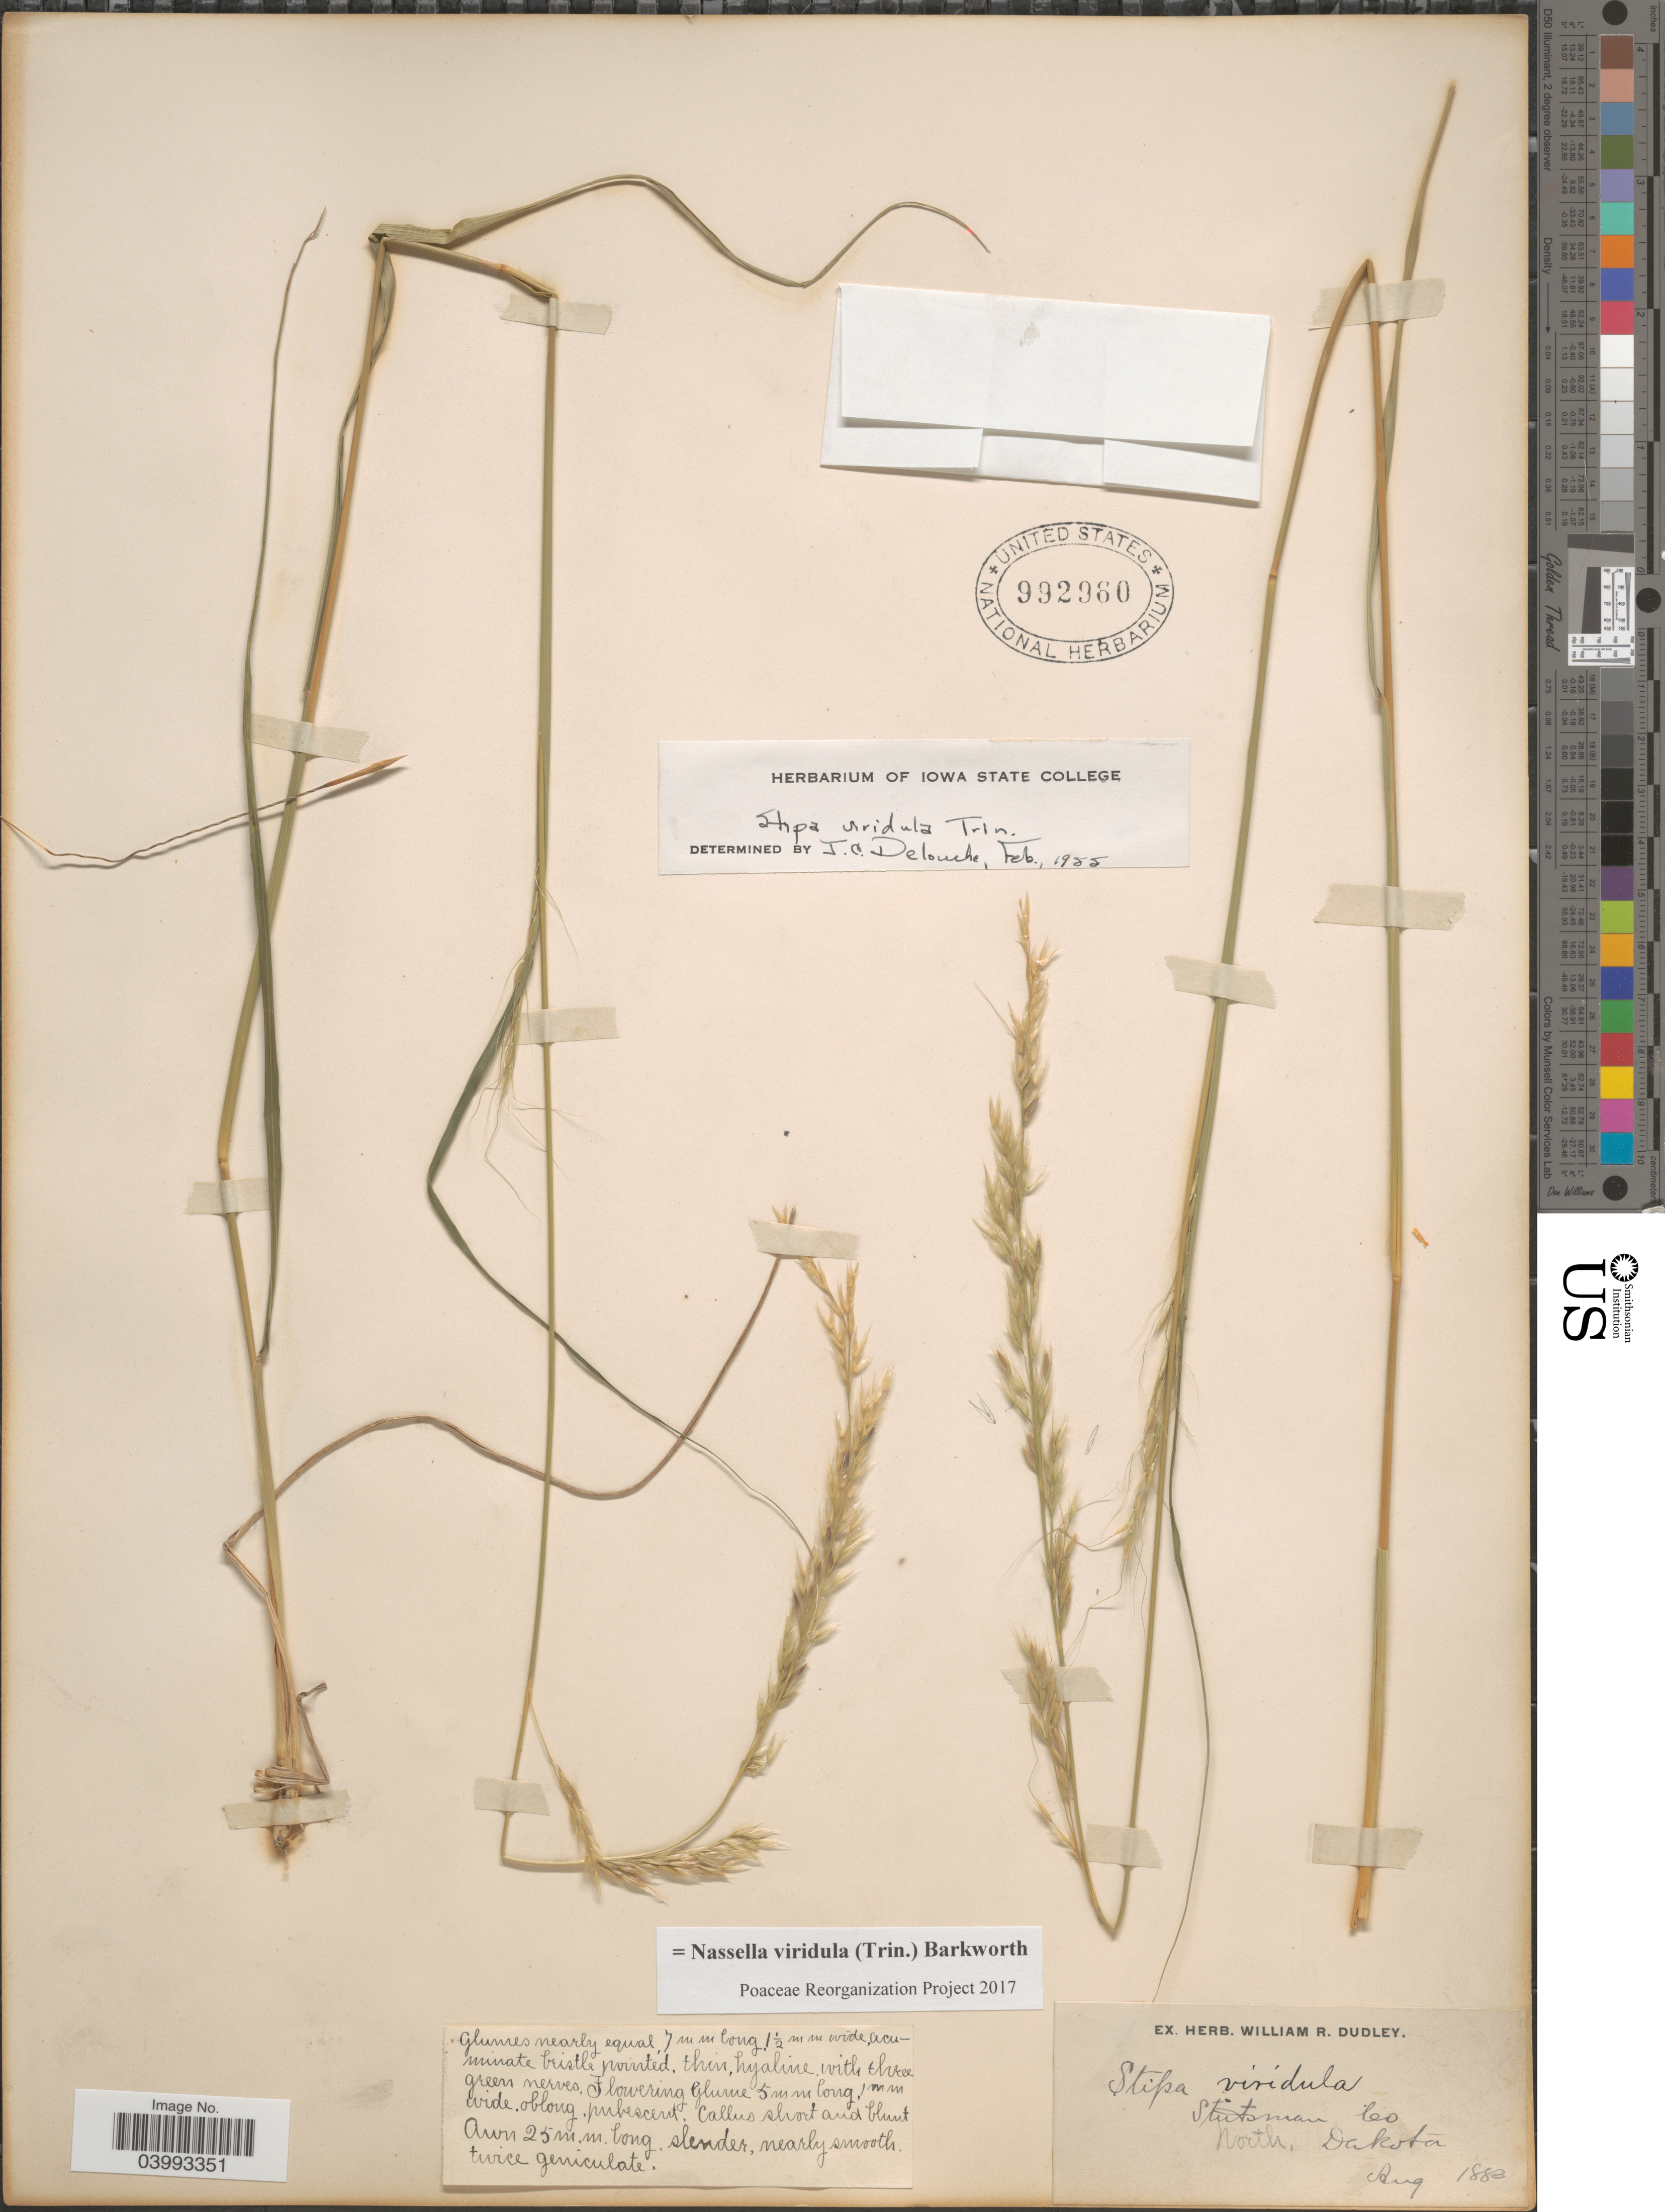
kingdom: Plantae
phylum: Tracheophyta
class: Liliopsida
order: Poales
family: Poaceae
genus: Nassella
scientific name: Nassella viridula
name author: (Trin.) Barkworth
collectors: Ex herb. William R. Dudley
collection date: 1883-08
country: United States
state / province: North Dakota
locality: Stutsman Co.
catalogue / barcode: US 992960